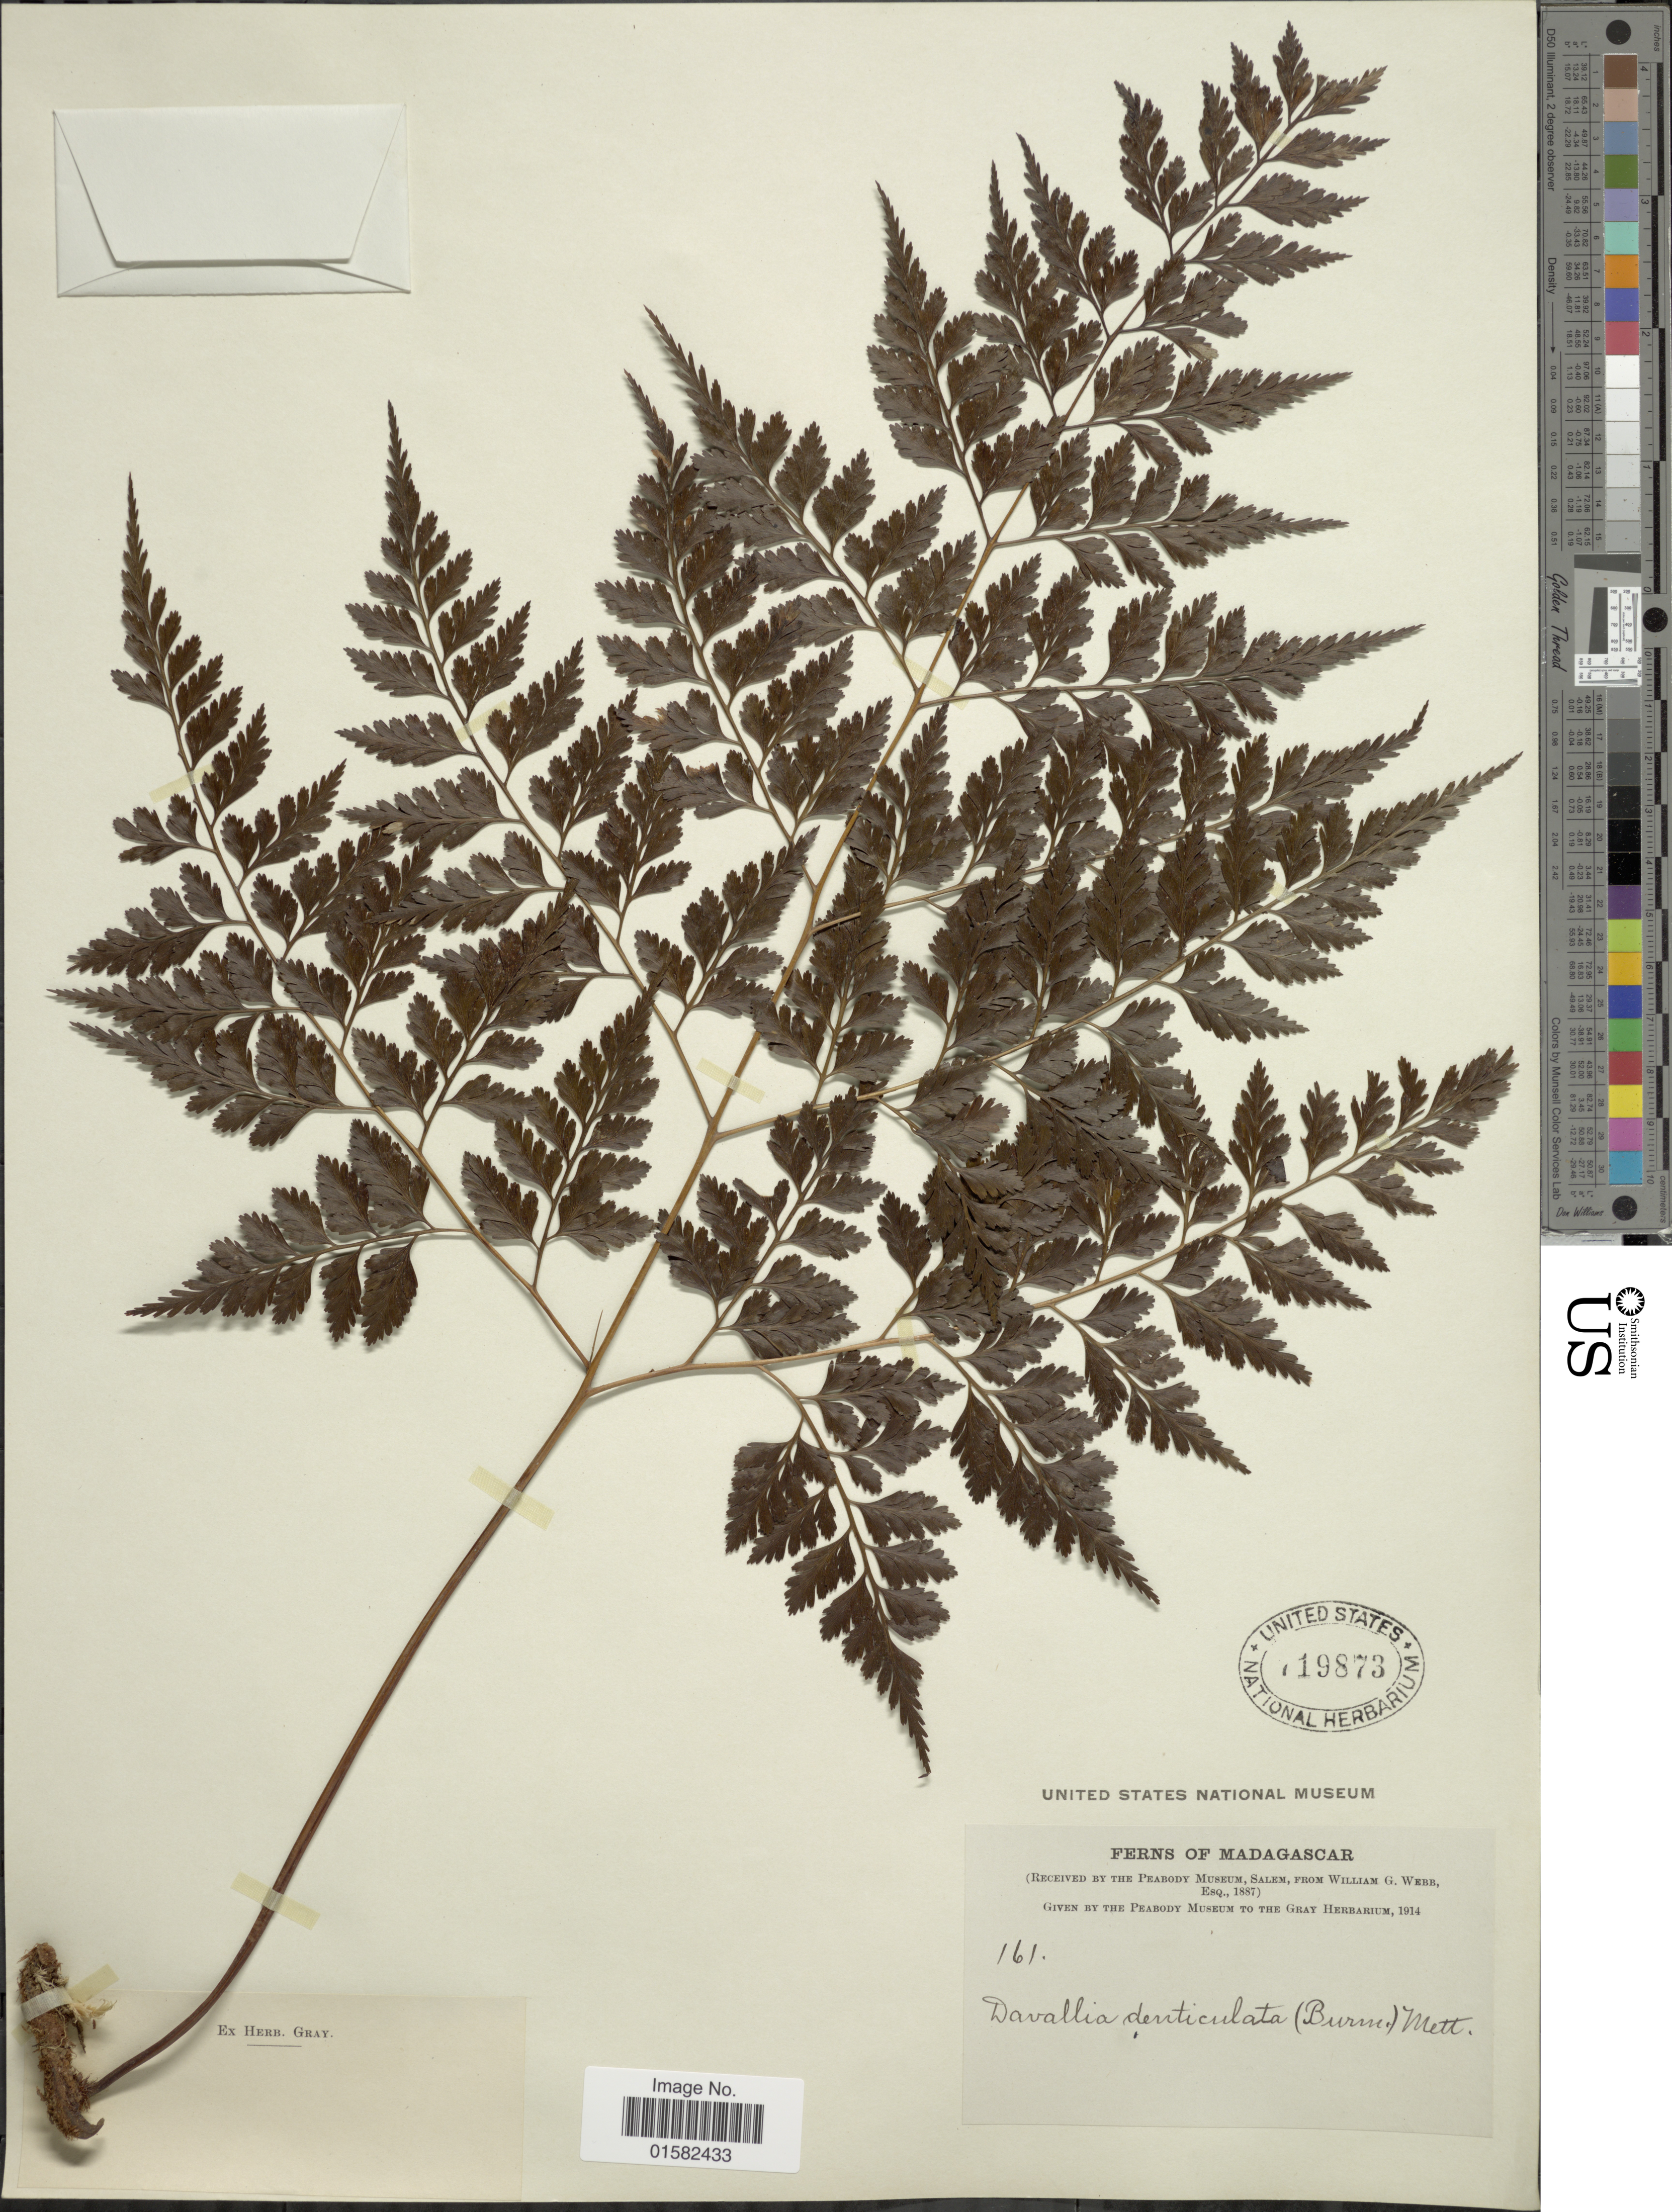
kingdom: Plantae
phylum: Tracheophyta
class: Polypodiopsida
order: Polypodiales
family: Davalliaceae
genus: Wibelia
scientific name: Wibelia denticulata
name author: (Burm. f.) M. Kato & Tsutsumi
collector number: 161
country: Madagascar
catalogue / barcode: US 719873